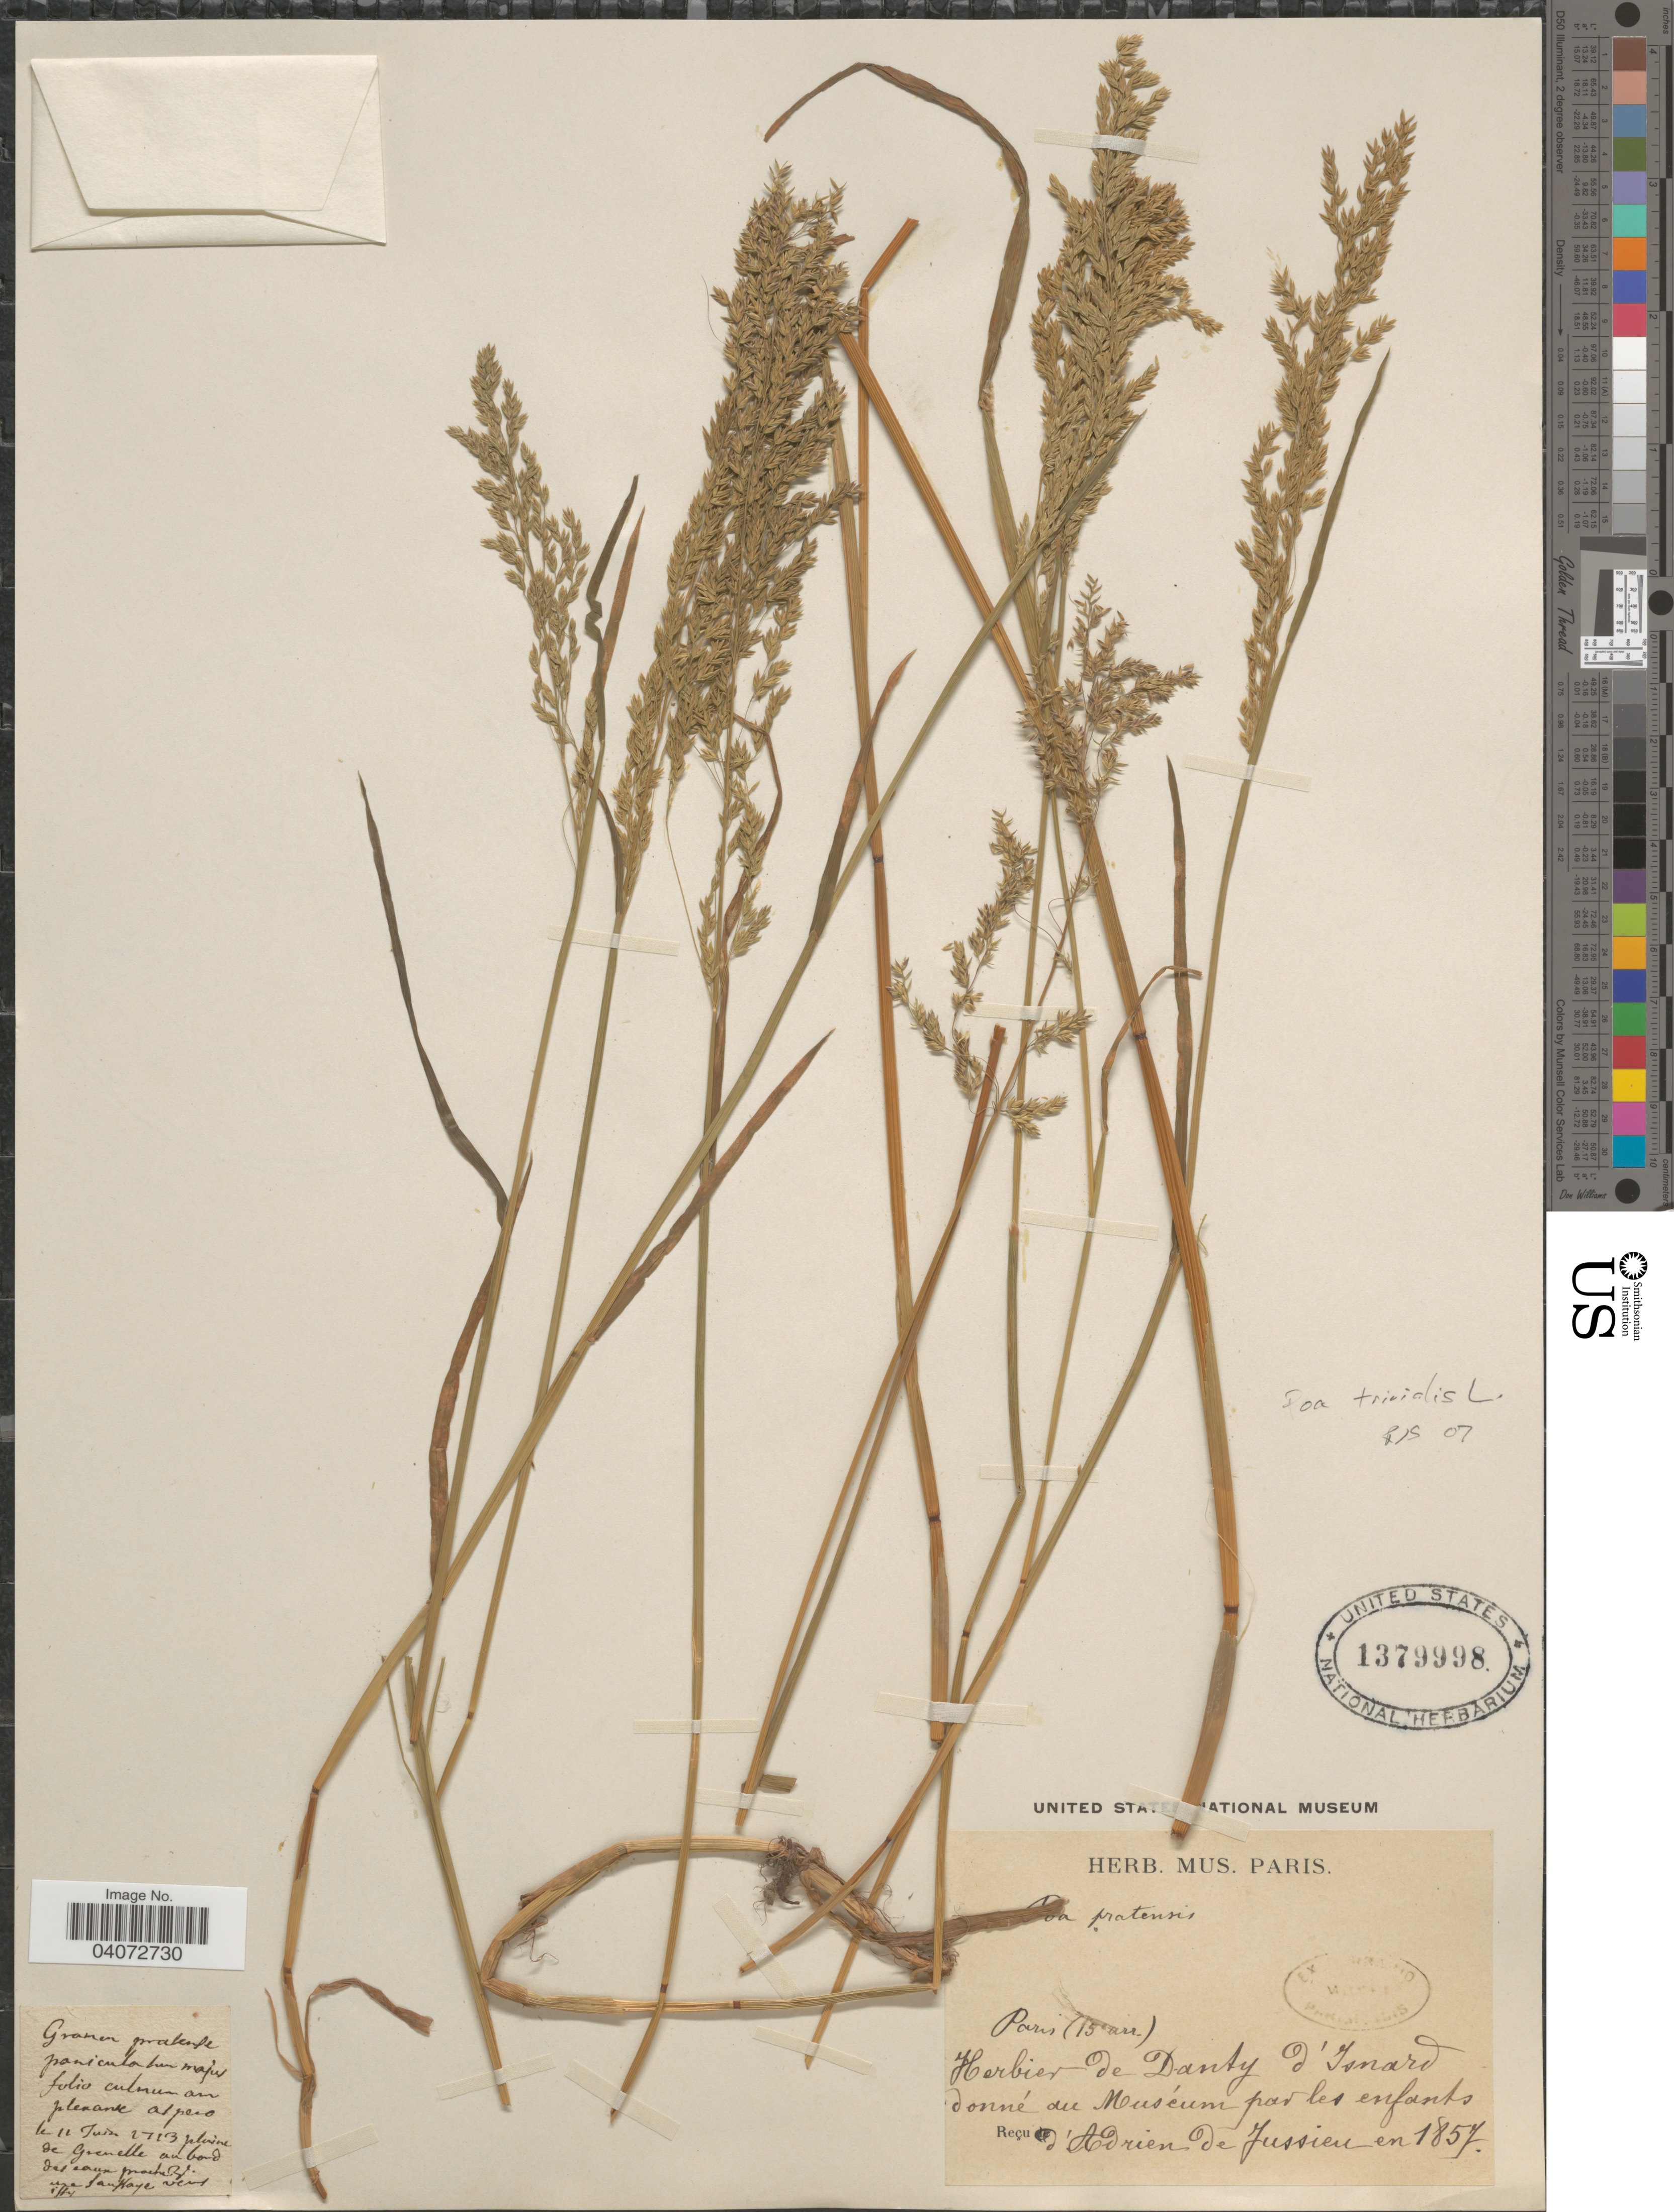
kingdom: Plantae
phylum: Tracheophyta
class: Liliopsida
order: Poales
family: Poaceae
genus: Poa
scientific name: Poa trivialis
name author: L.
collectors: Ex herb. de Danty d'Isnard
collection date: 1857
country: France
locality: Paris (15 arr.). [interpreted]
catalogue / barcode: US 1379998